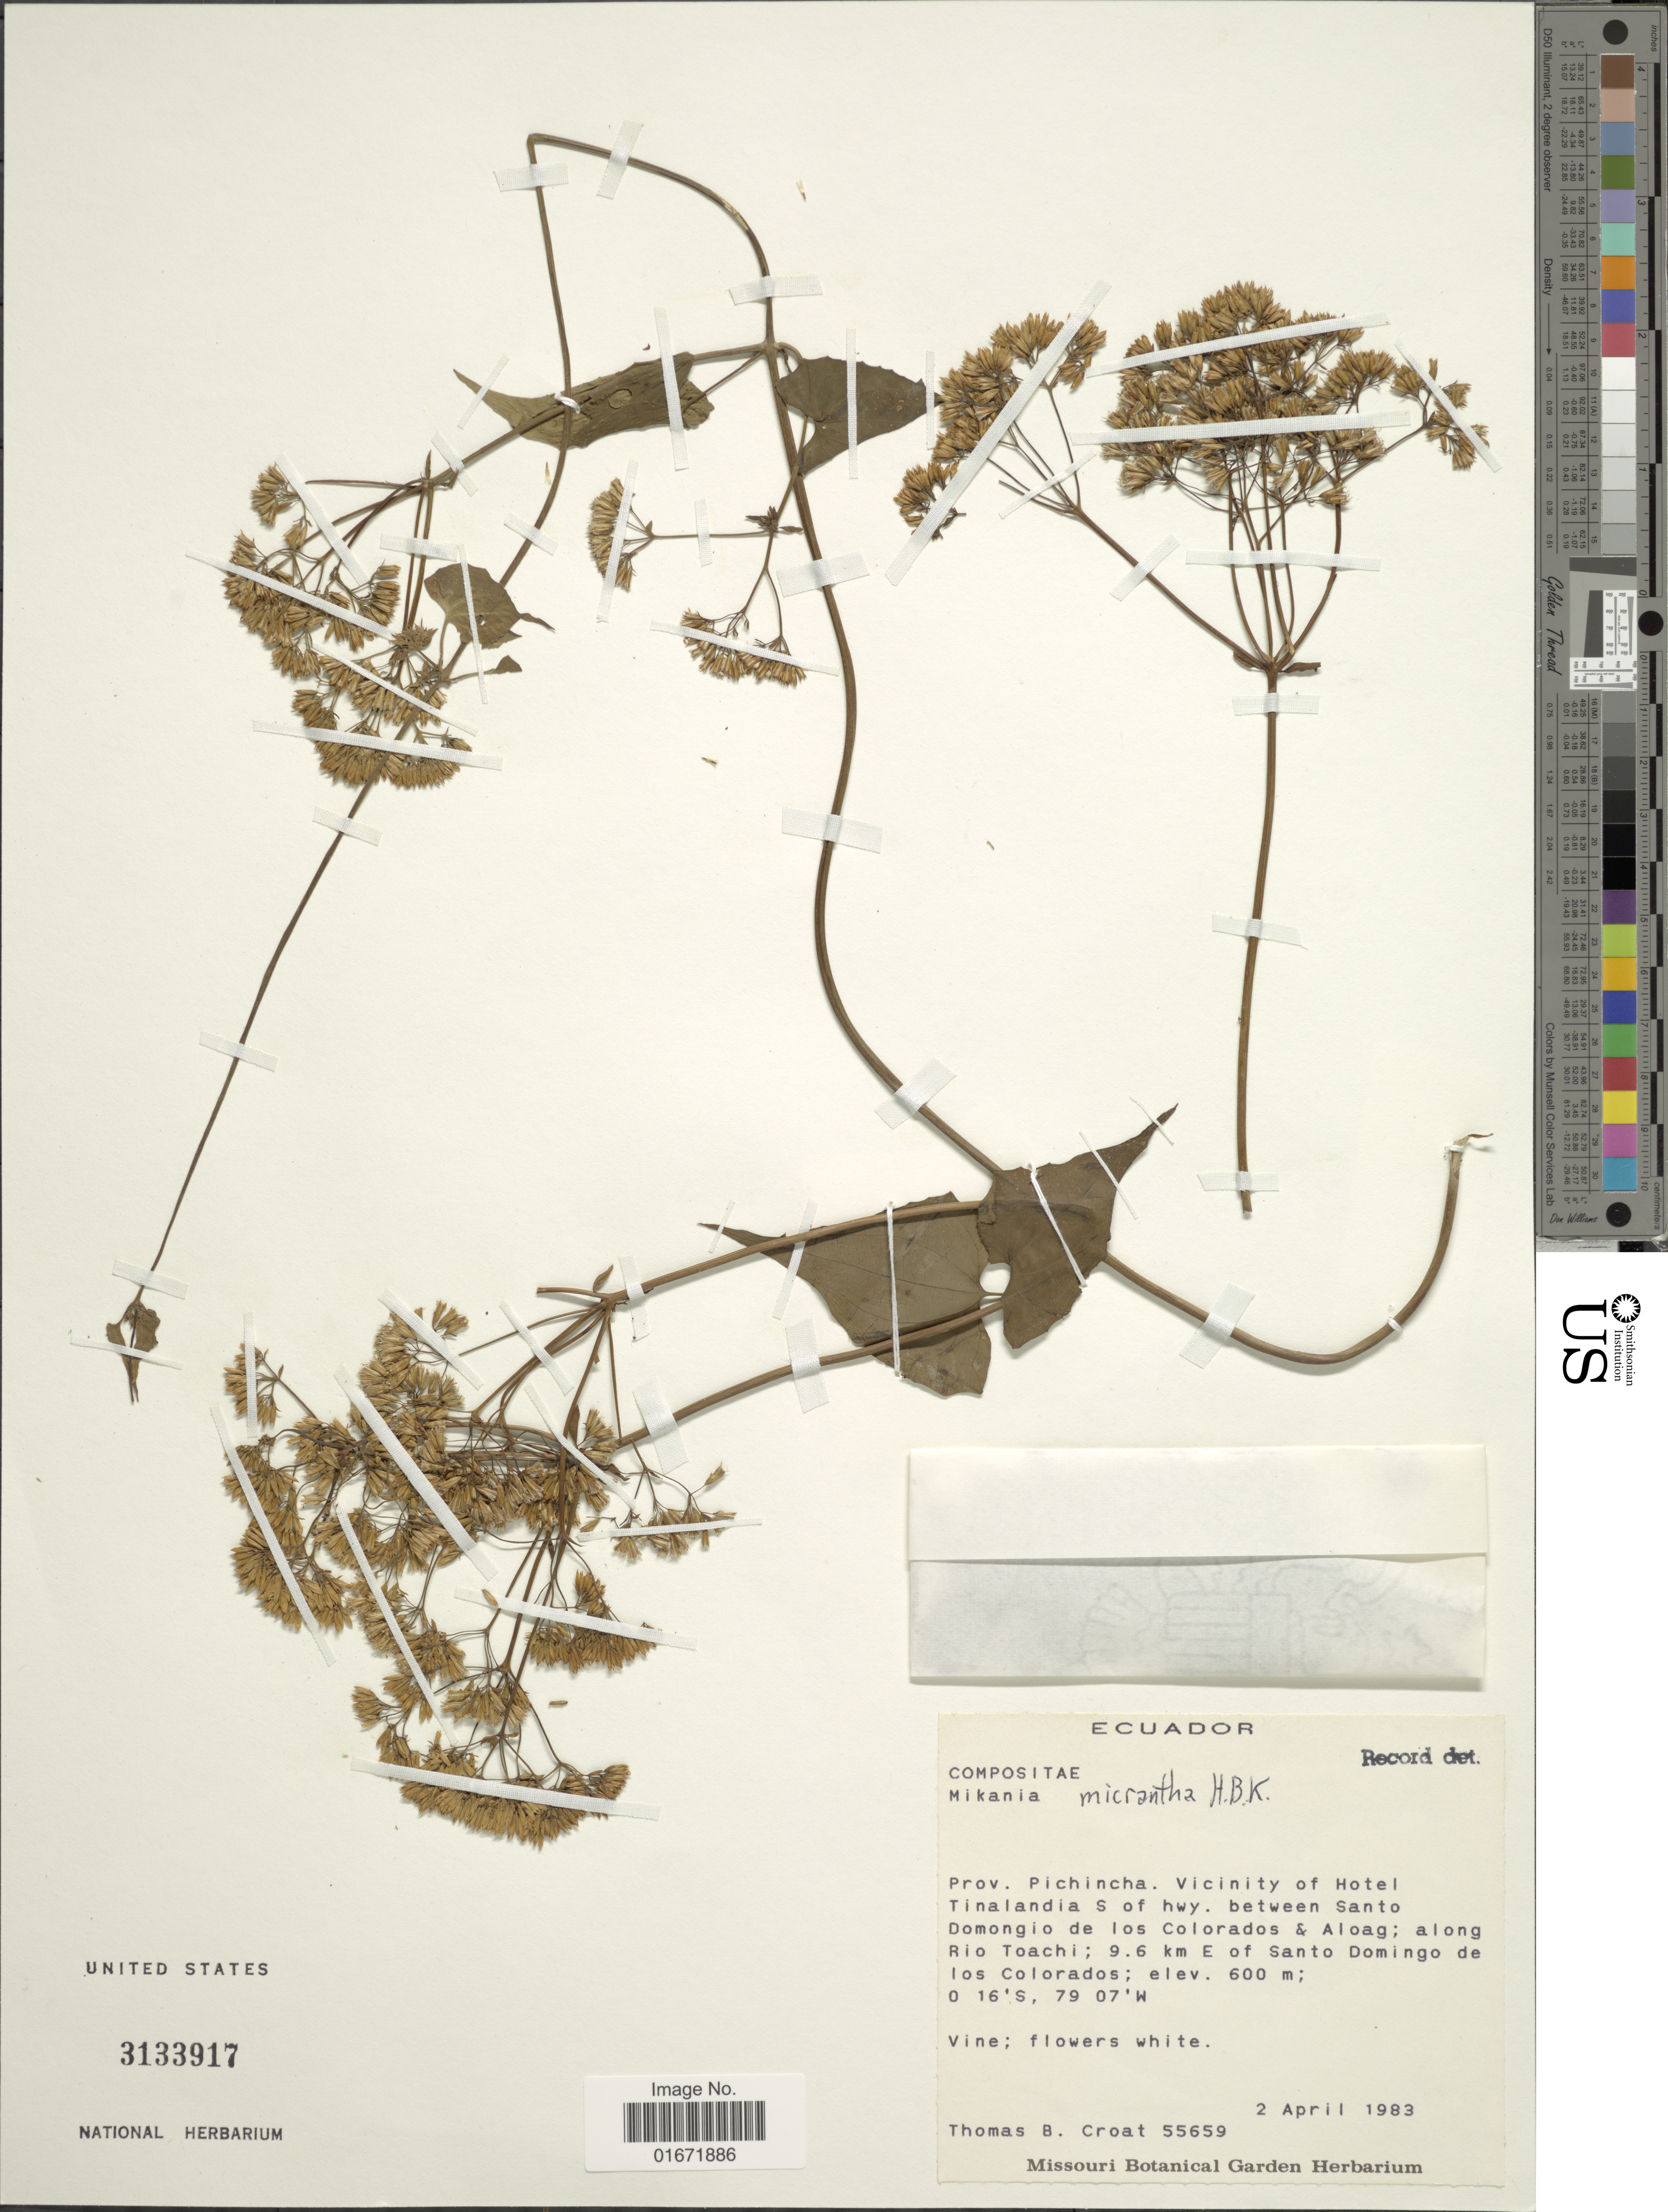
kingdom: Plantae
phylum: Tracheophyta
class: Magnoliopsida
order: Asterales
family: Asteraceae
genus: Mikania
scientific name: Mikania micrantha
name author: Kunth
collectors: T. B. Croat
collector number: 55659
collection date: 1983-04-02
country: Ecuador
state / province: Pichincha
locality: Prov. Pichincha. Vicinity of Hotel Tinalandia S of hwy. between Santo Domongio de los Colorados & Aloag; along Rio Toachi; 9.6 km E of Santo Domingo de los Colorados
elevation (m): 600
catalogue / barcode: US 3133917